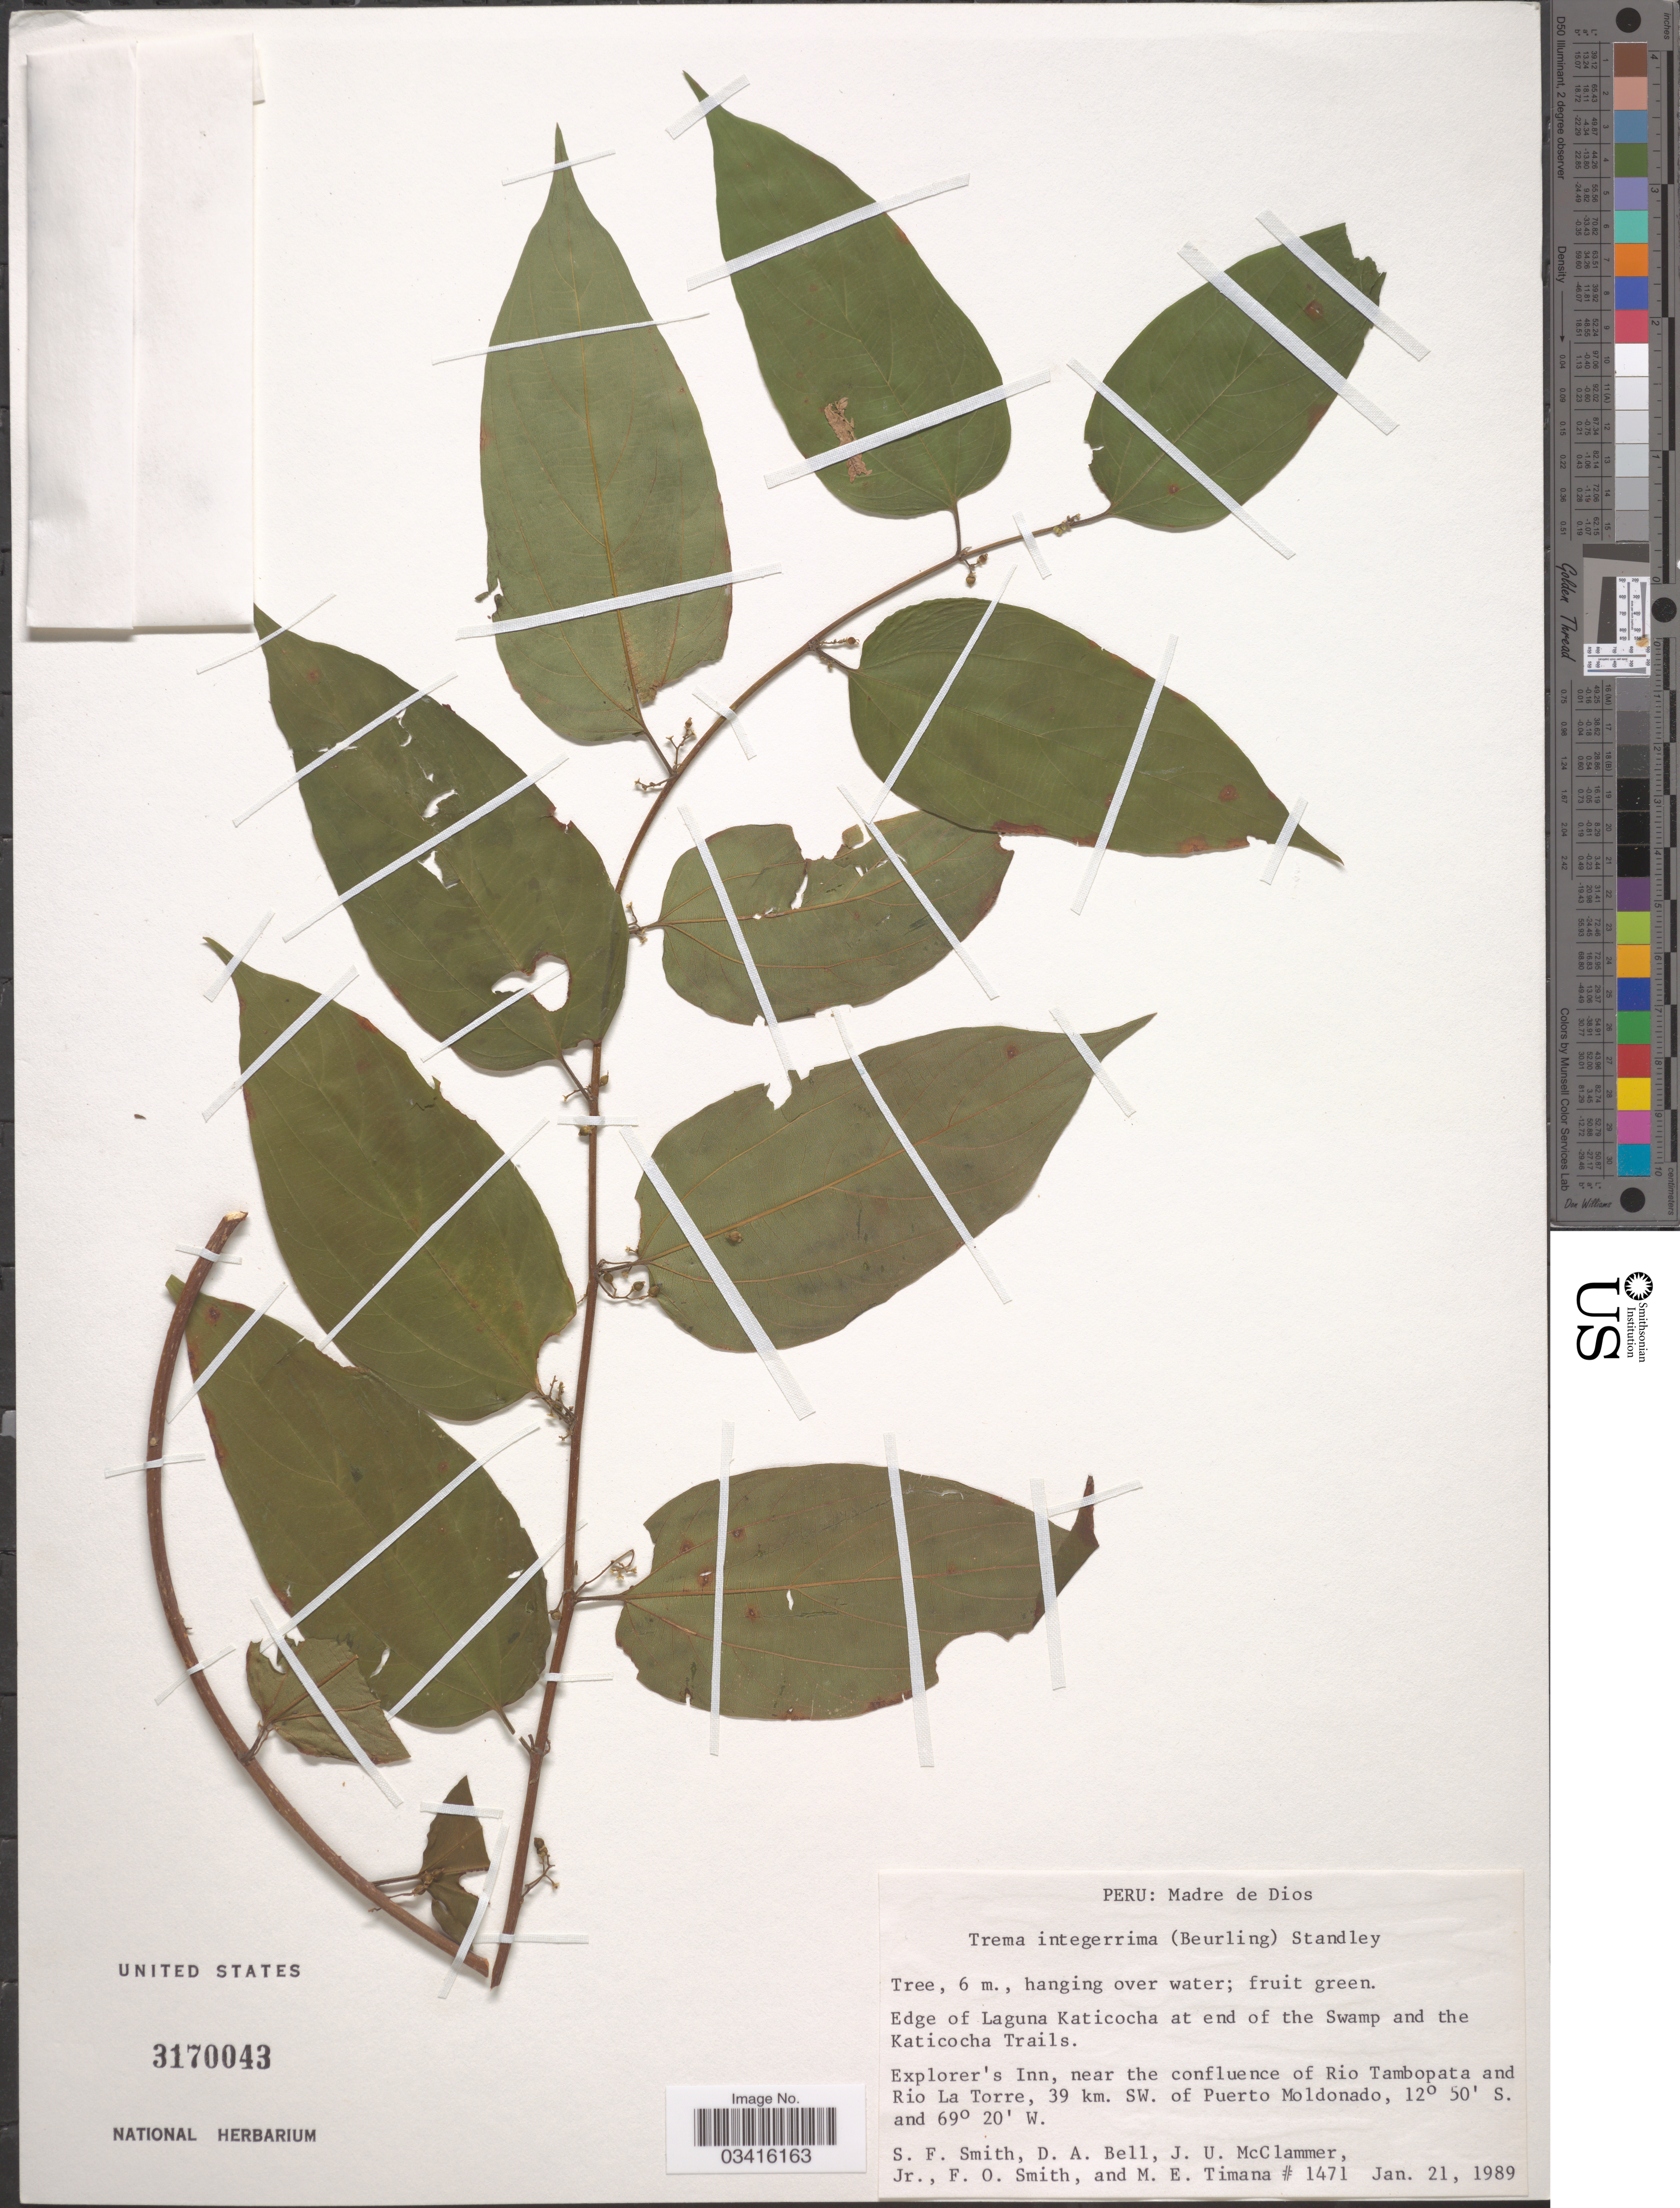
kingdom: Plantae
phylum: Tracheophyta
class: Magnoliopsida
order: Rosales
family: Cannabaceae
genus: Trema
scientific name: Trema integerrimum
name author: (Beurl.) Standl.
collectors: S.F. Smith, D. A. Bell, J. McClammer Jr. & F. Smith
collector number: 1471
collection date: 1989-01-21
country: Peru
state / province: Madre de Dios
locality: Edge of Laguna Katicocha at end of the Swamp and the Katicocha Trails. Explorer's Inn, near the confluence of Rio Tambopata and Rio La Torre, 39 km. SW. of Puerto Moldonado.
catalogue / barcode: US 3170043